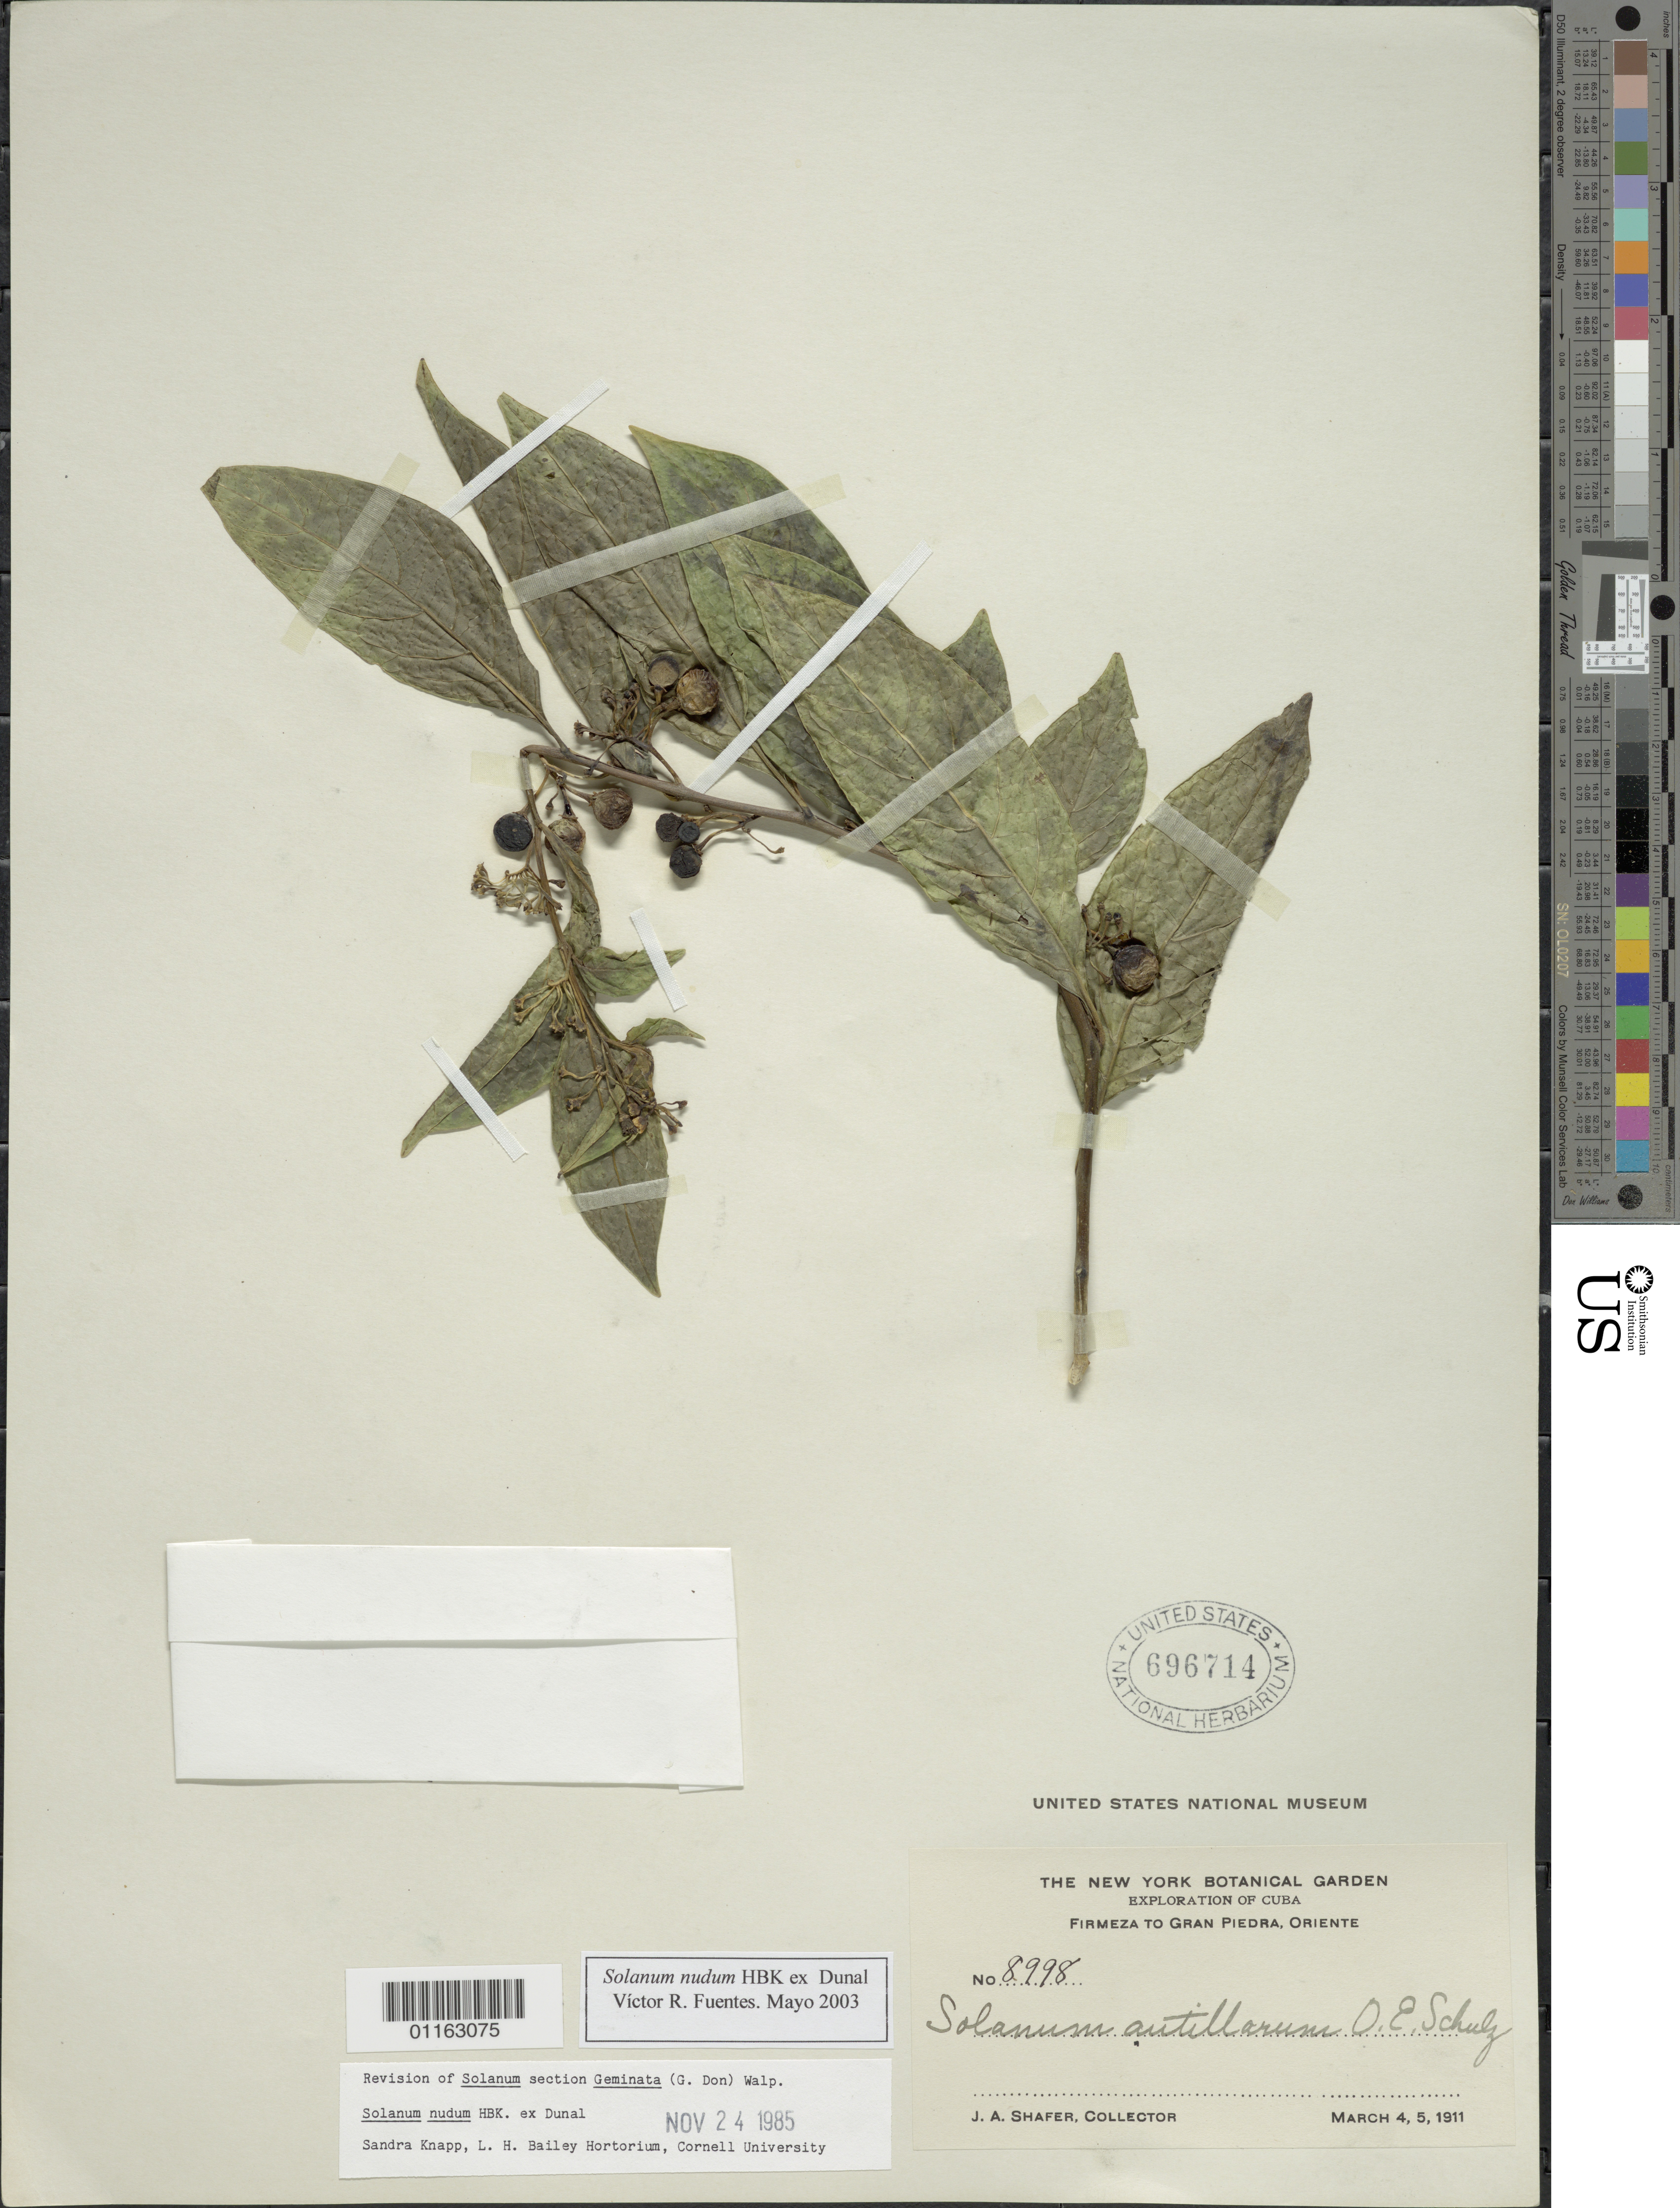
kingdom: Plantae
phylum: Tracheophyta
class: Magnoliopsida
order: Solanales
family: Solanaceae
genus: Solanum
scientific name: Solanum nudum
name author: Humb. & Bonpl. ex Dunal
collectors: J. A. Shafer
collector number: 8998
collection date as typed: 04 Mar 1911 and 05 Mar 1911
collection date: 1911-03-04,1911-03-05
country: Cuba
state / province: Oriente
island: Cuba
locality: Firmeza to Gran Piedra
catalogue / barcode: US 696714